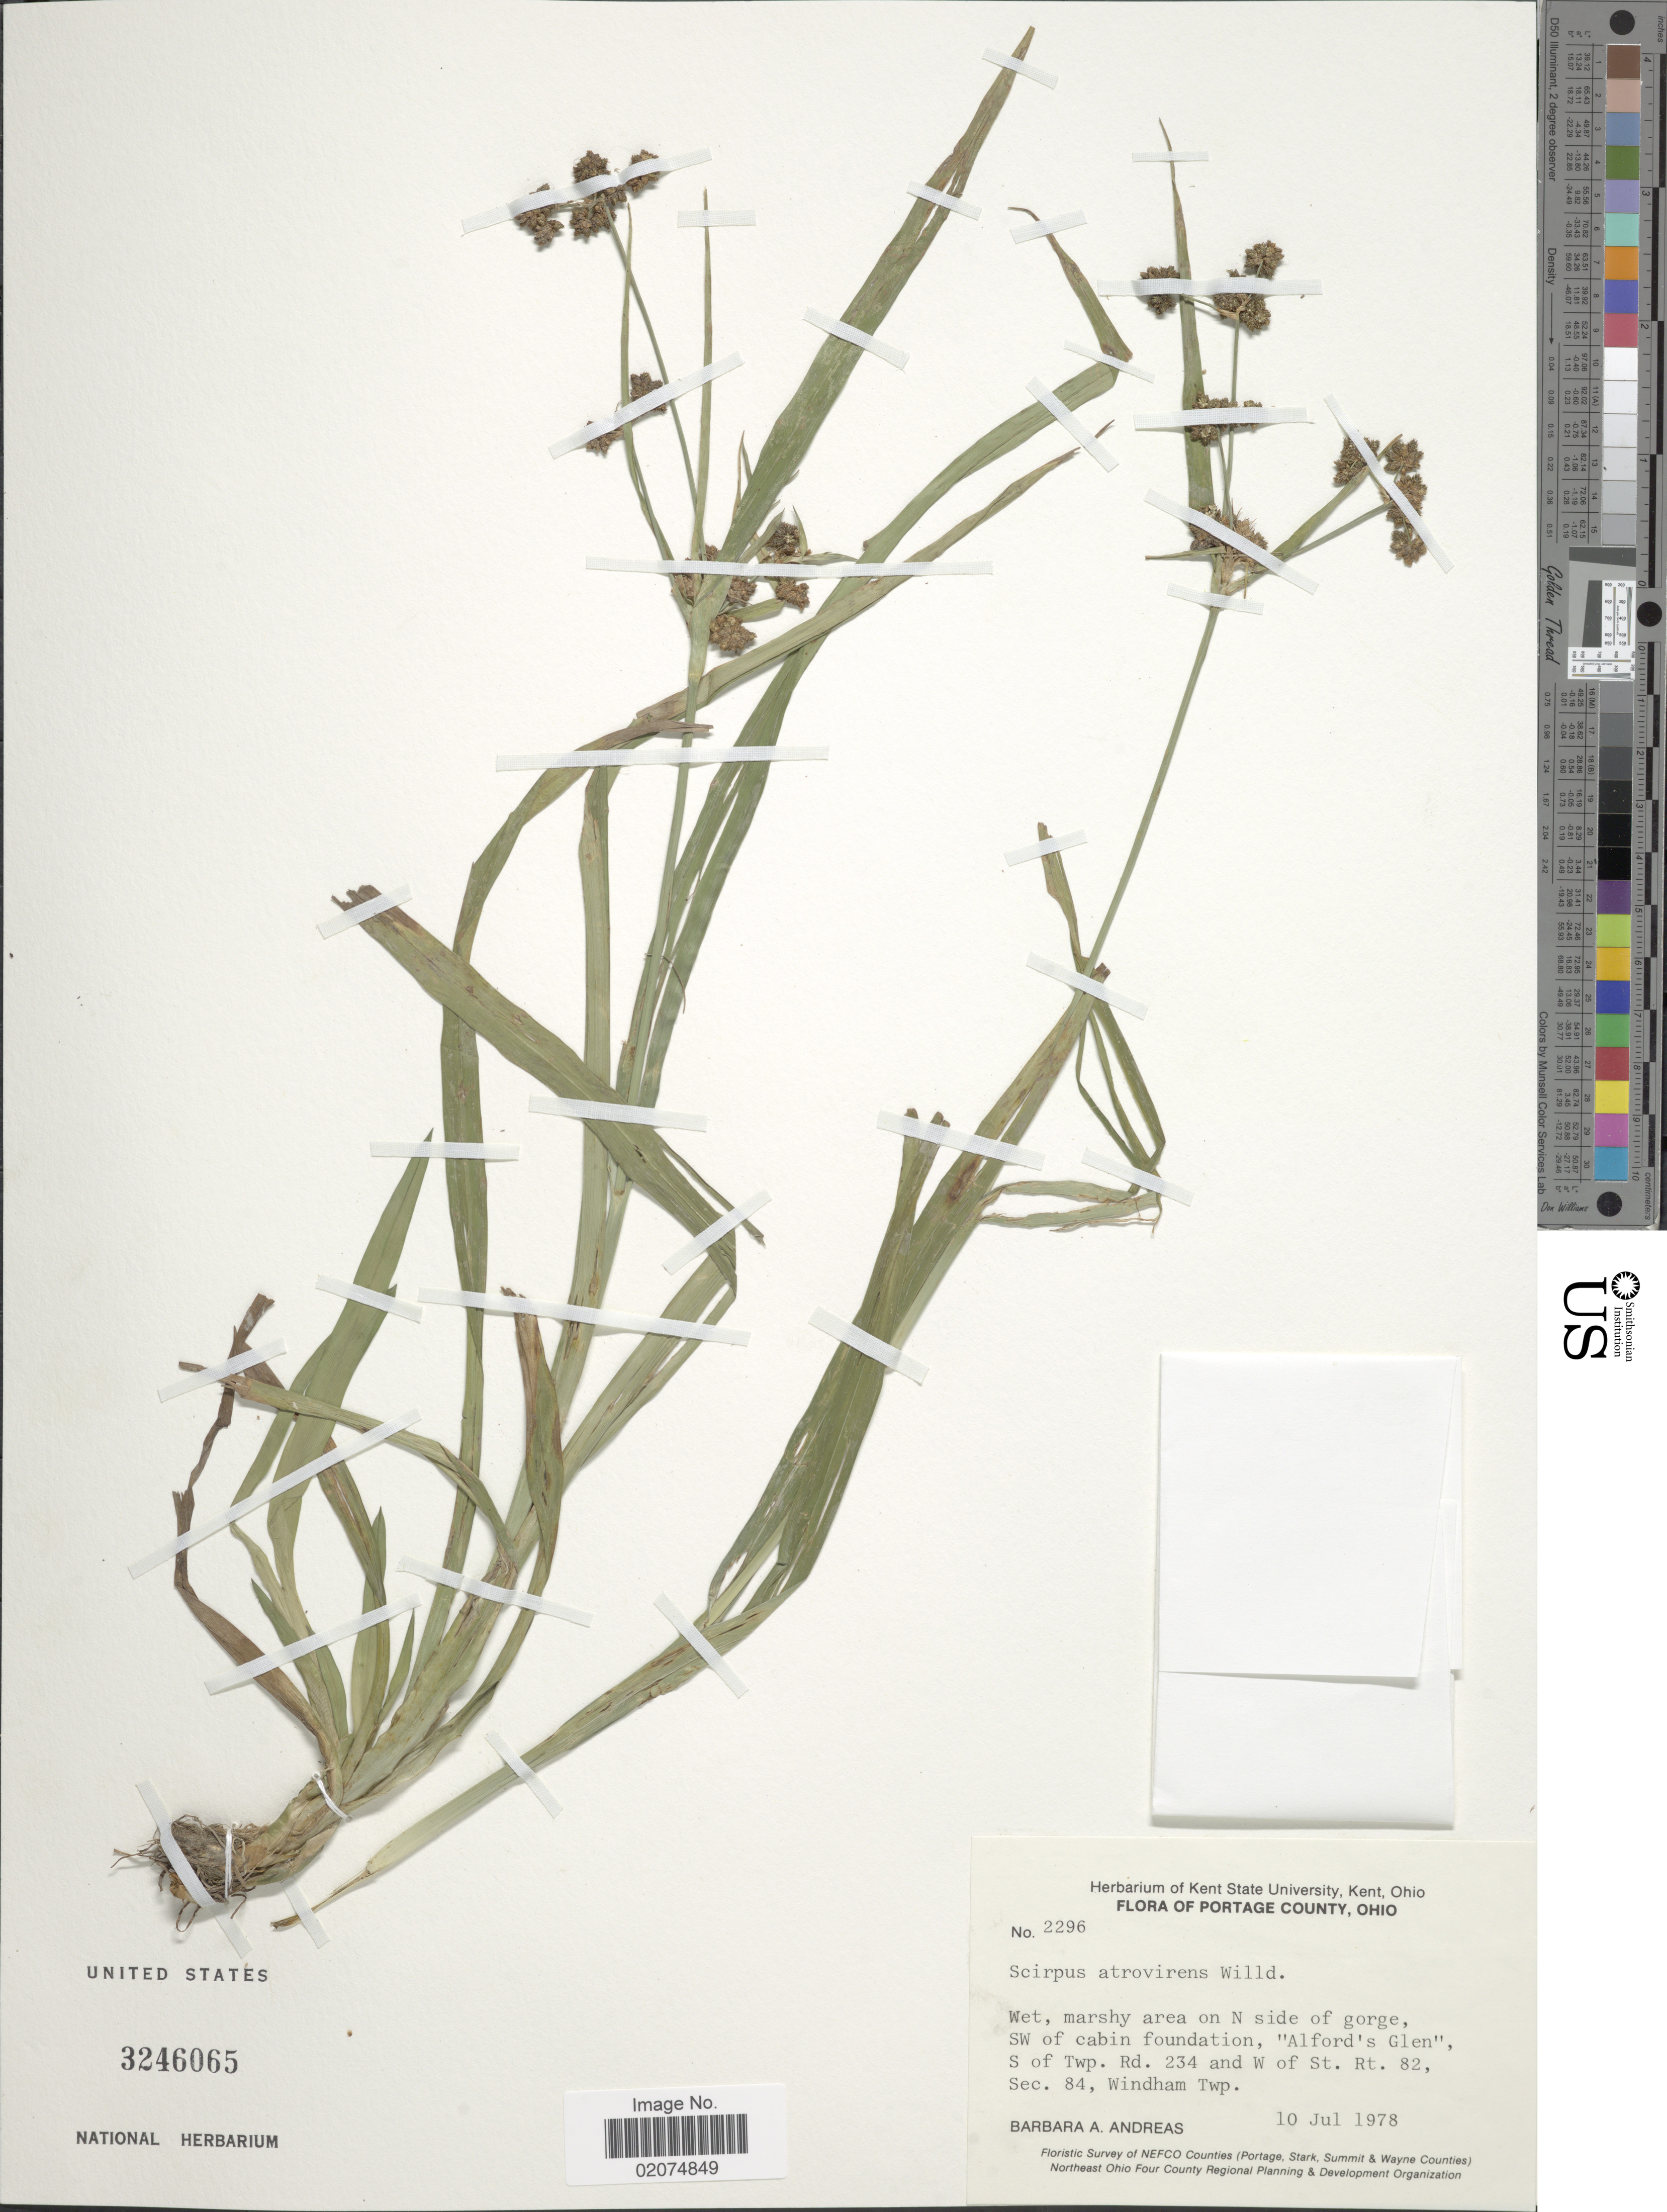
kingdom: Plantae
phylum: Tracheophyta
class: Liliopsida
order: Poales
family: Cyperaceae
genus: Scirpus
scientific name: Scirpus atrovirens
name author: Willd.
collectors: B. A. Andreas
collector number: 2296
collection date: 1978-07-10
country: United States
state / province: Ohio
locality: Portage County, SW of cabin foundation, Alford's Glen, S of Twp Rd 234 and W of St. Rt 82, Sec 84, Windham Twp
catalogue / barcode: US 3246065